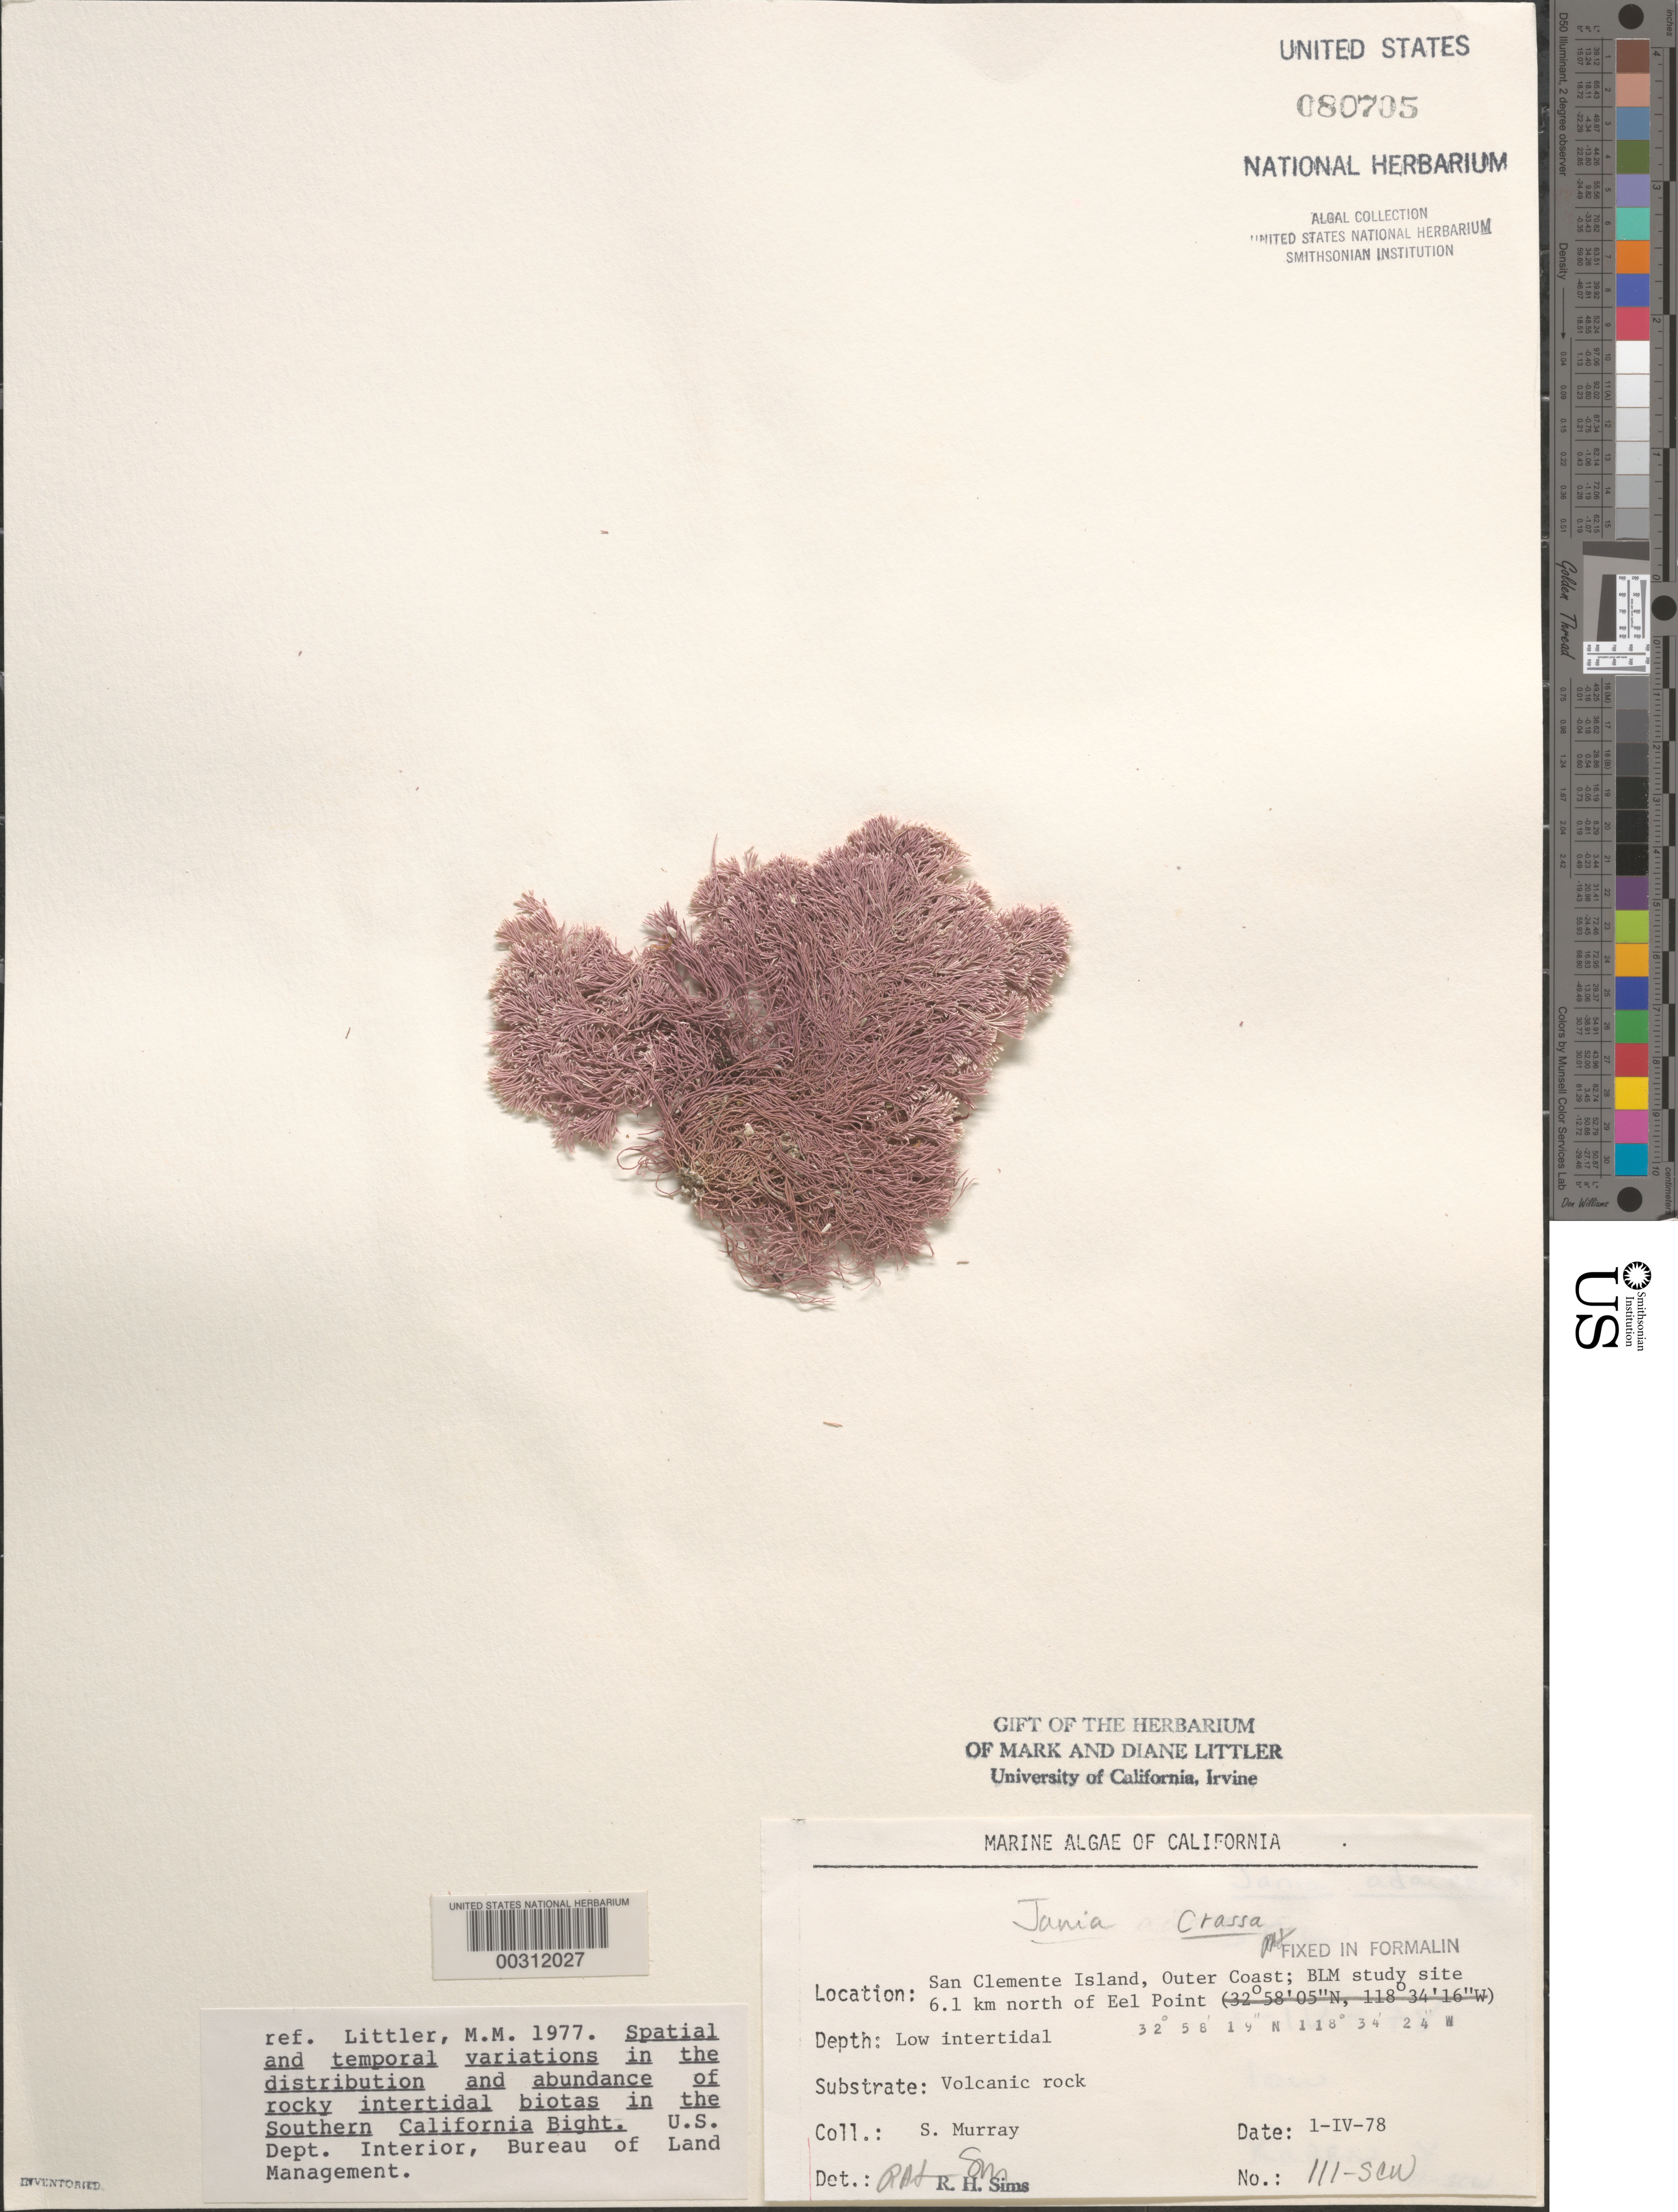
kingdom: Plantae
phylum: Rhodophyta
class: Florideophyceae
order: Corallinales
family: Corallinaceae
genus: Jania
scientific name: Jania crassa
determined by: Sims, Robert H.; Murray, S. N.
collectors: S. N. Murray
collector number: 111-scw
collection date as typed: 01 Apr 1978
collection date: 1978-04-01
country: United States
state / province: California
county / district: Los Angeles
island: San Clemente Island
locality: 6.1 km north of Eel Point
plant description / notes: BLM-SOCALBIGHT Rocky Intertidal Survey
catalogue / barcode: US 80705